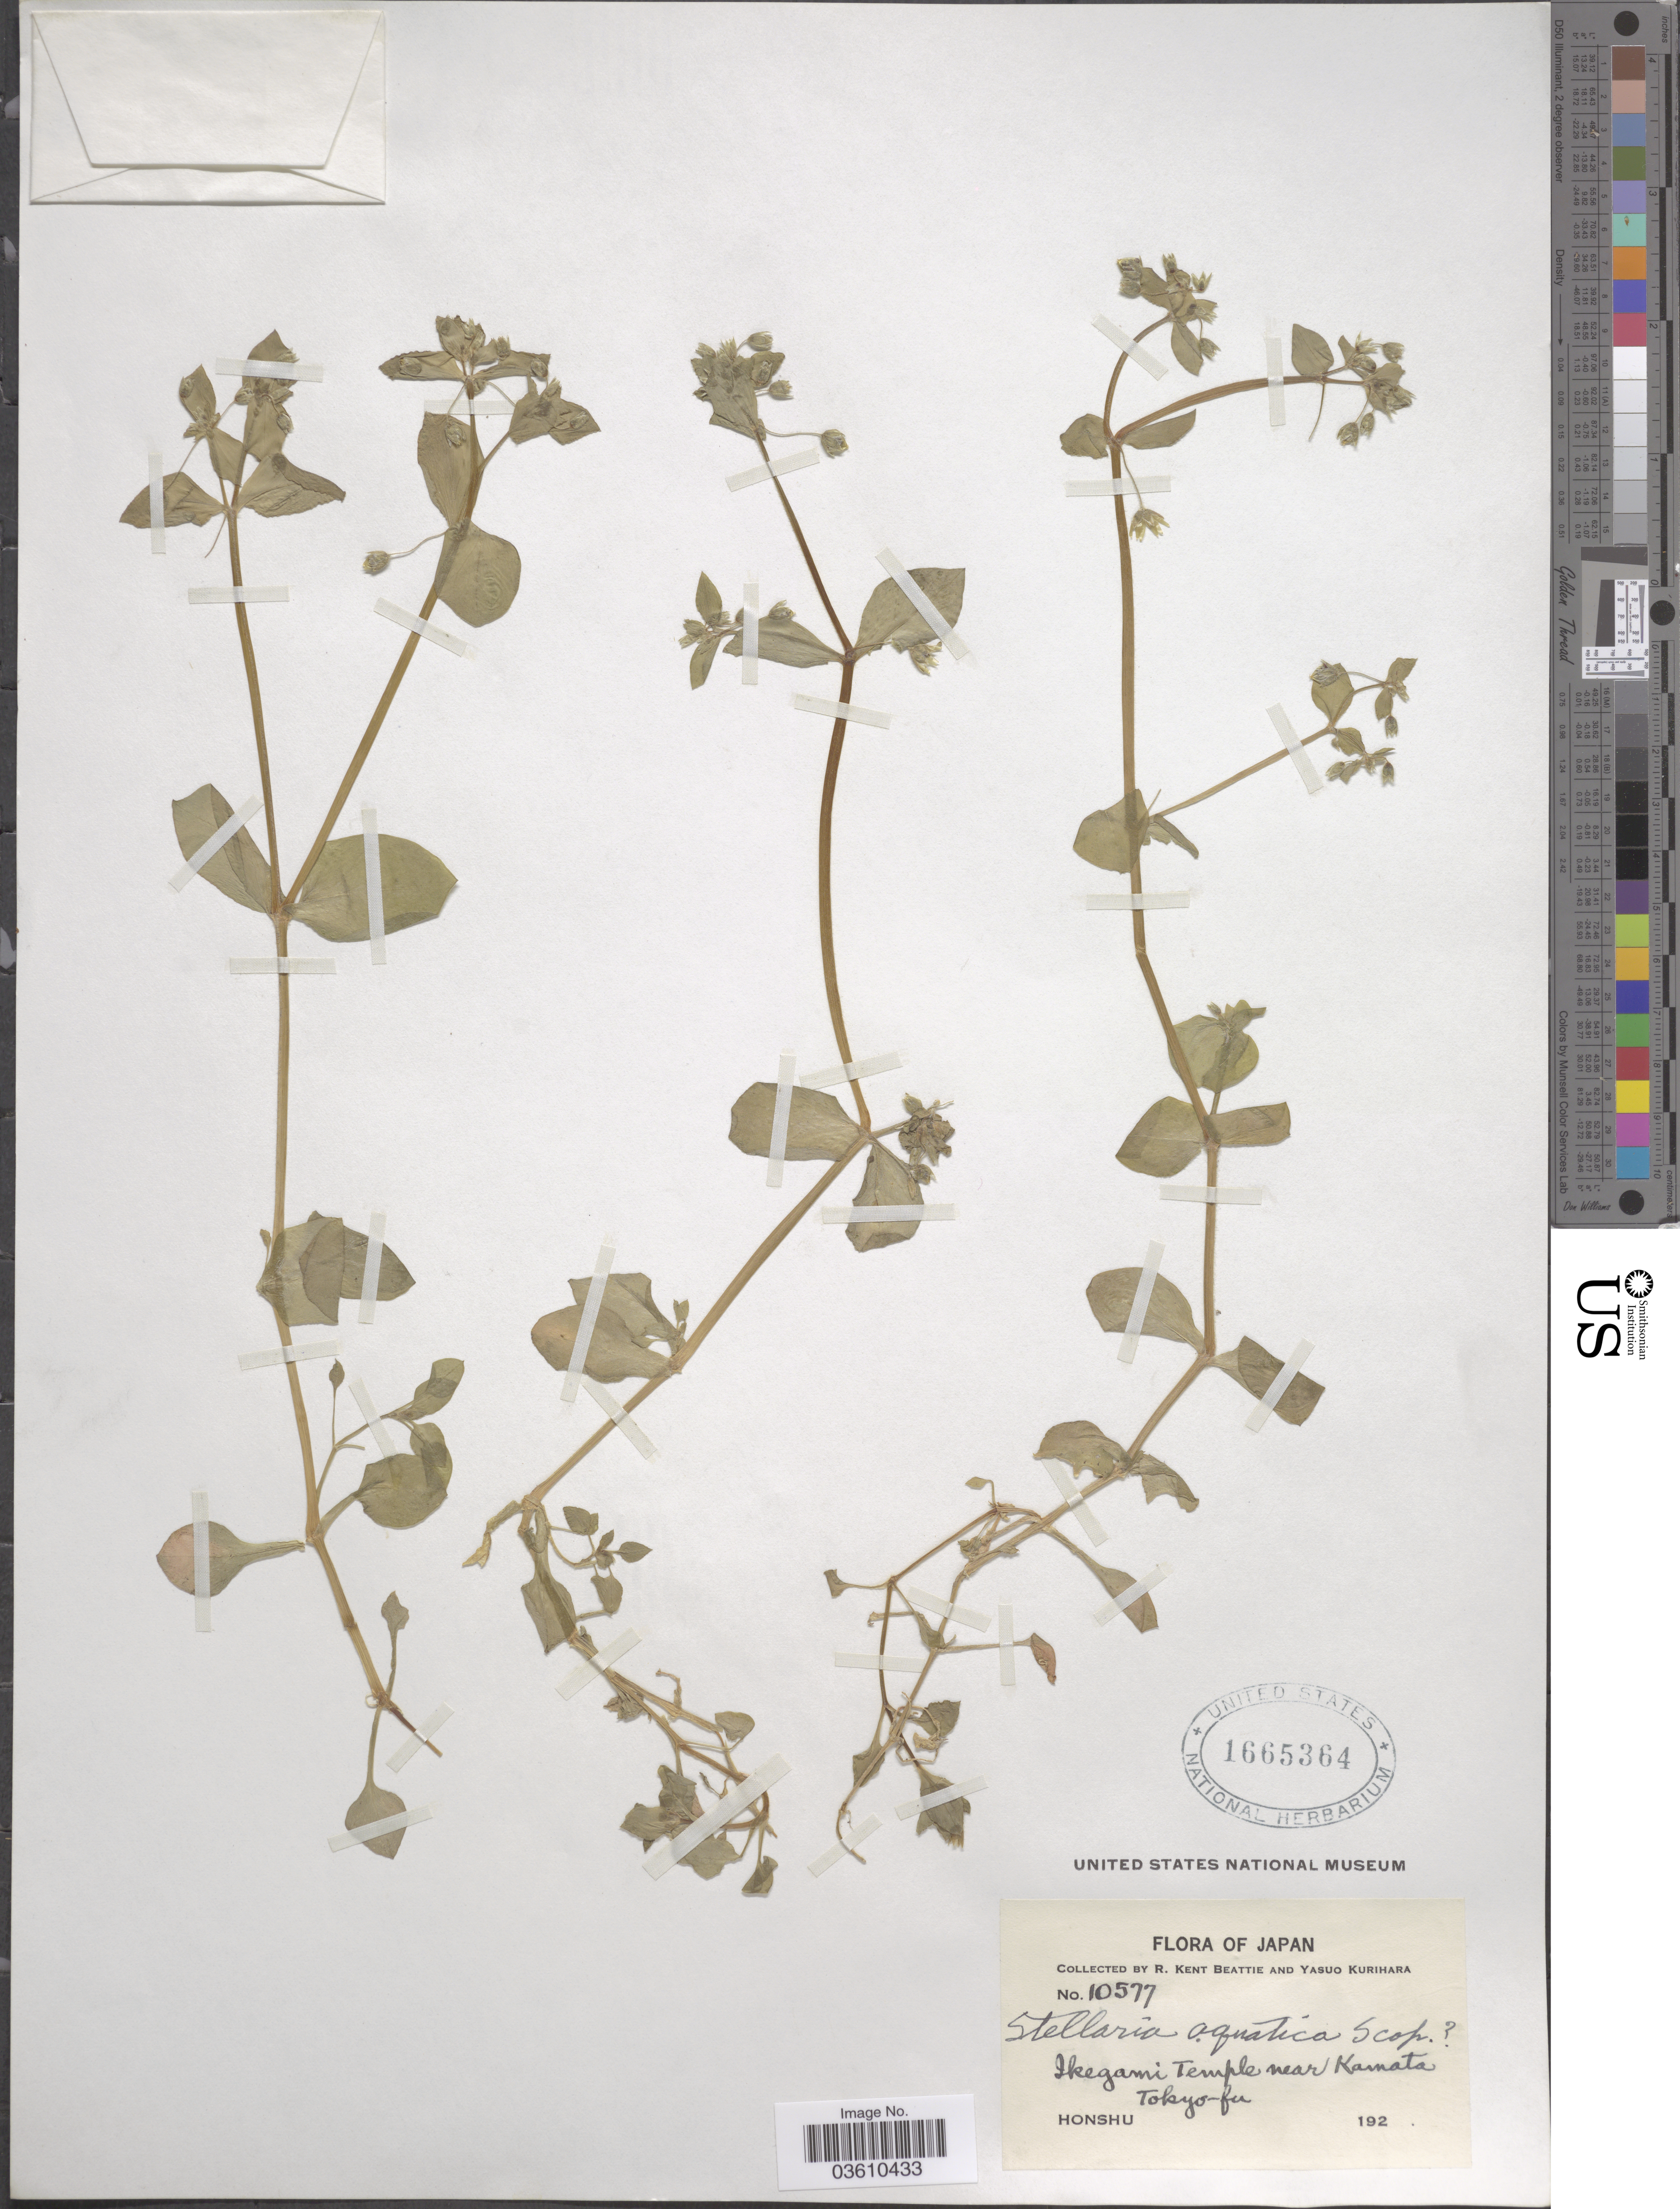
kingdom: Plantae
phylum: Tracheophyta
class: Magnoliopsida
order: Caryophyllales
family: Caryophyllaceae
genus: Stellaria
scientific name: Stellaria aquatica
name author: L.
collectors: R. K. Beattie & Y. Kurihara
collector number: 10577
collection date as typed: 192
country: Japan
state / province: Tokyo, Federal City of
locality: Ikegami Temple near Kamata Tokyo-fu.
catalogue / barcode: US 1665364